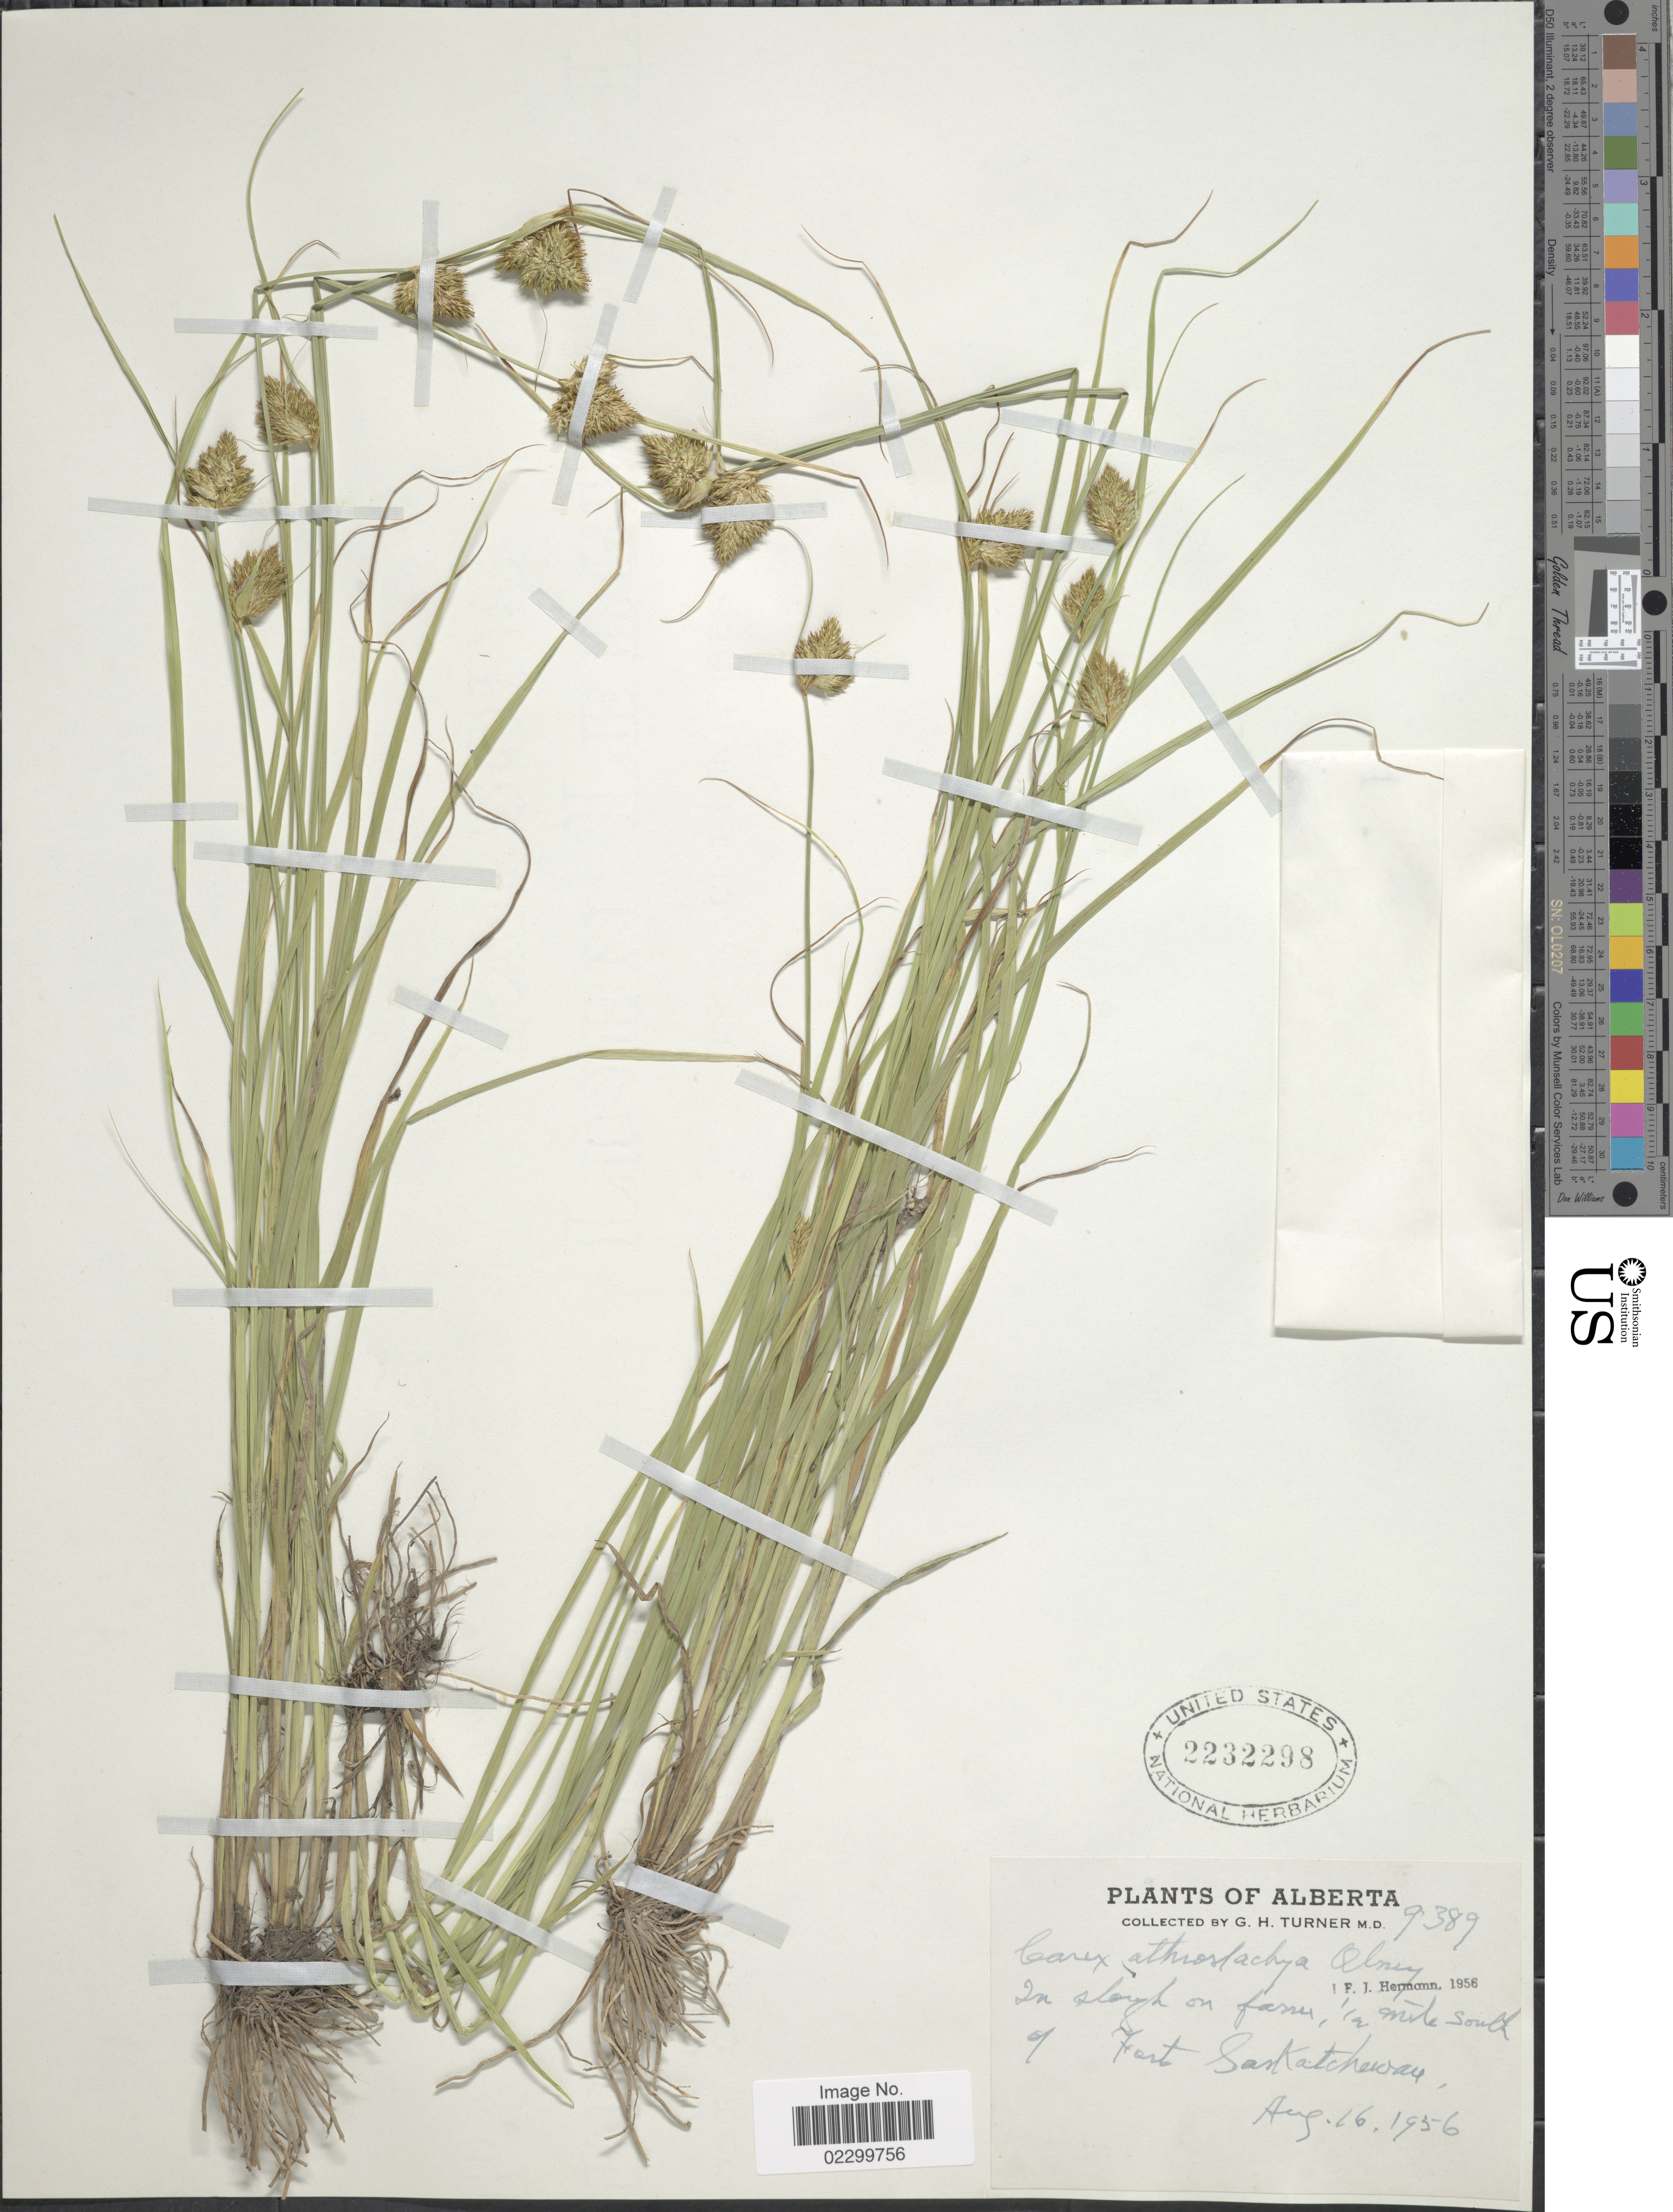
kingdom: Plantae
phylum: Tracheophyta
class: Liliopsida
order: Poales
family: Cyperaceae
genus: Carex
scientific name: Carex athrostachya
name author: Olney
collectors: G. H. Turner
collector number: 9389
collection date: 1956-08-16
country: Canada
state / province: Alberta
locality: In slough on farm, 1/2 mile south of Fort Saskatchewan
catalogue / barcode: US 2232298